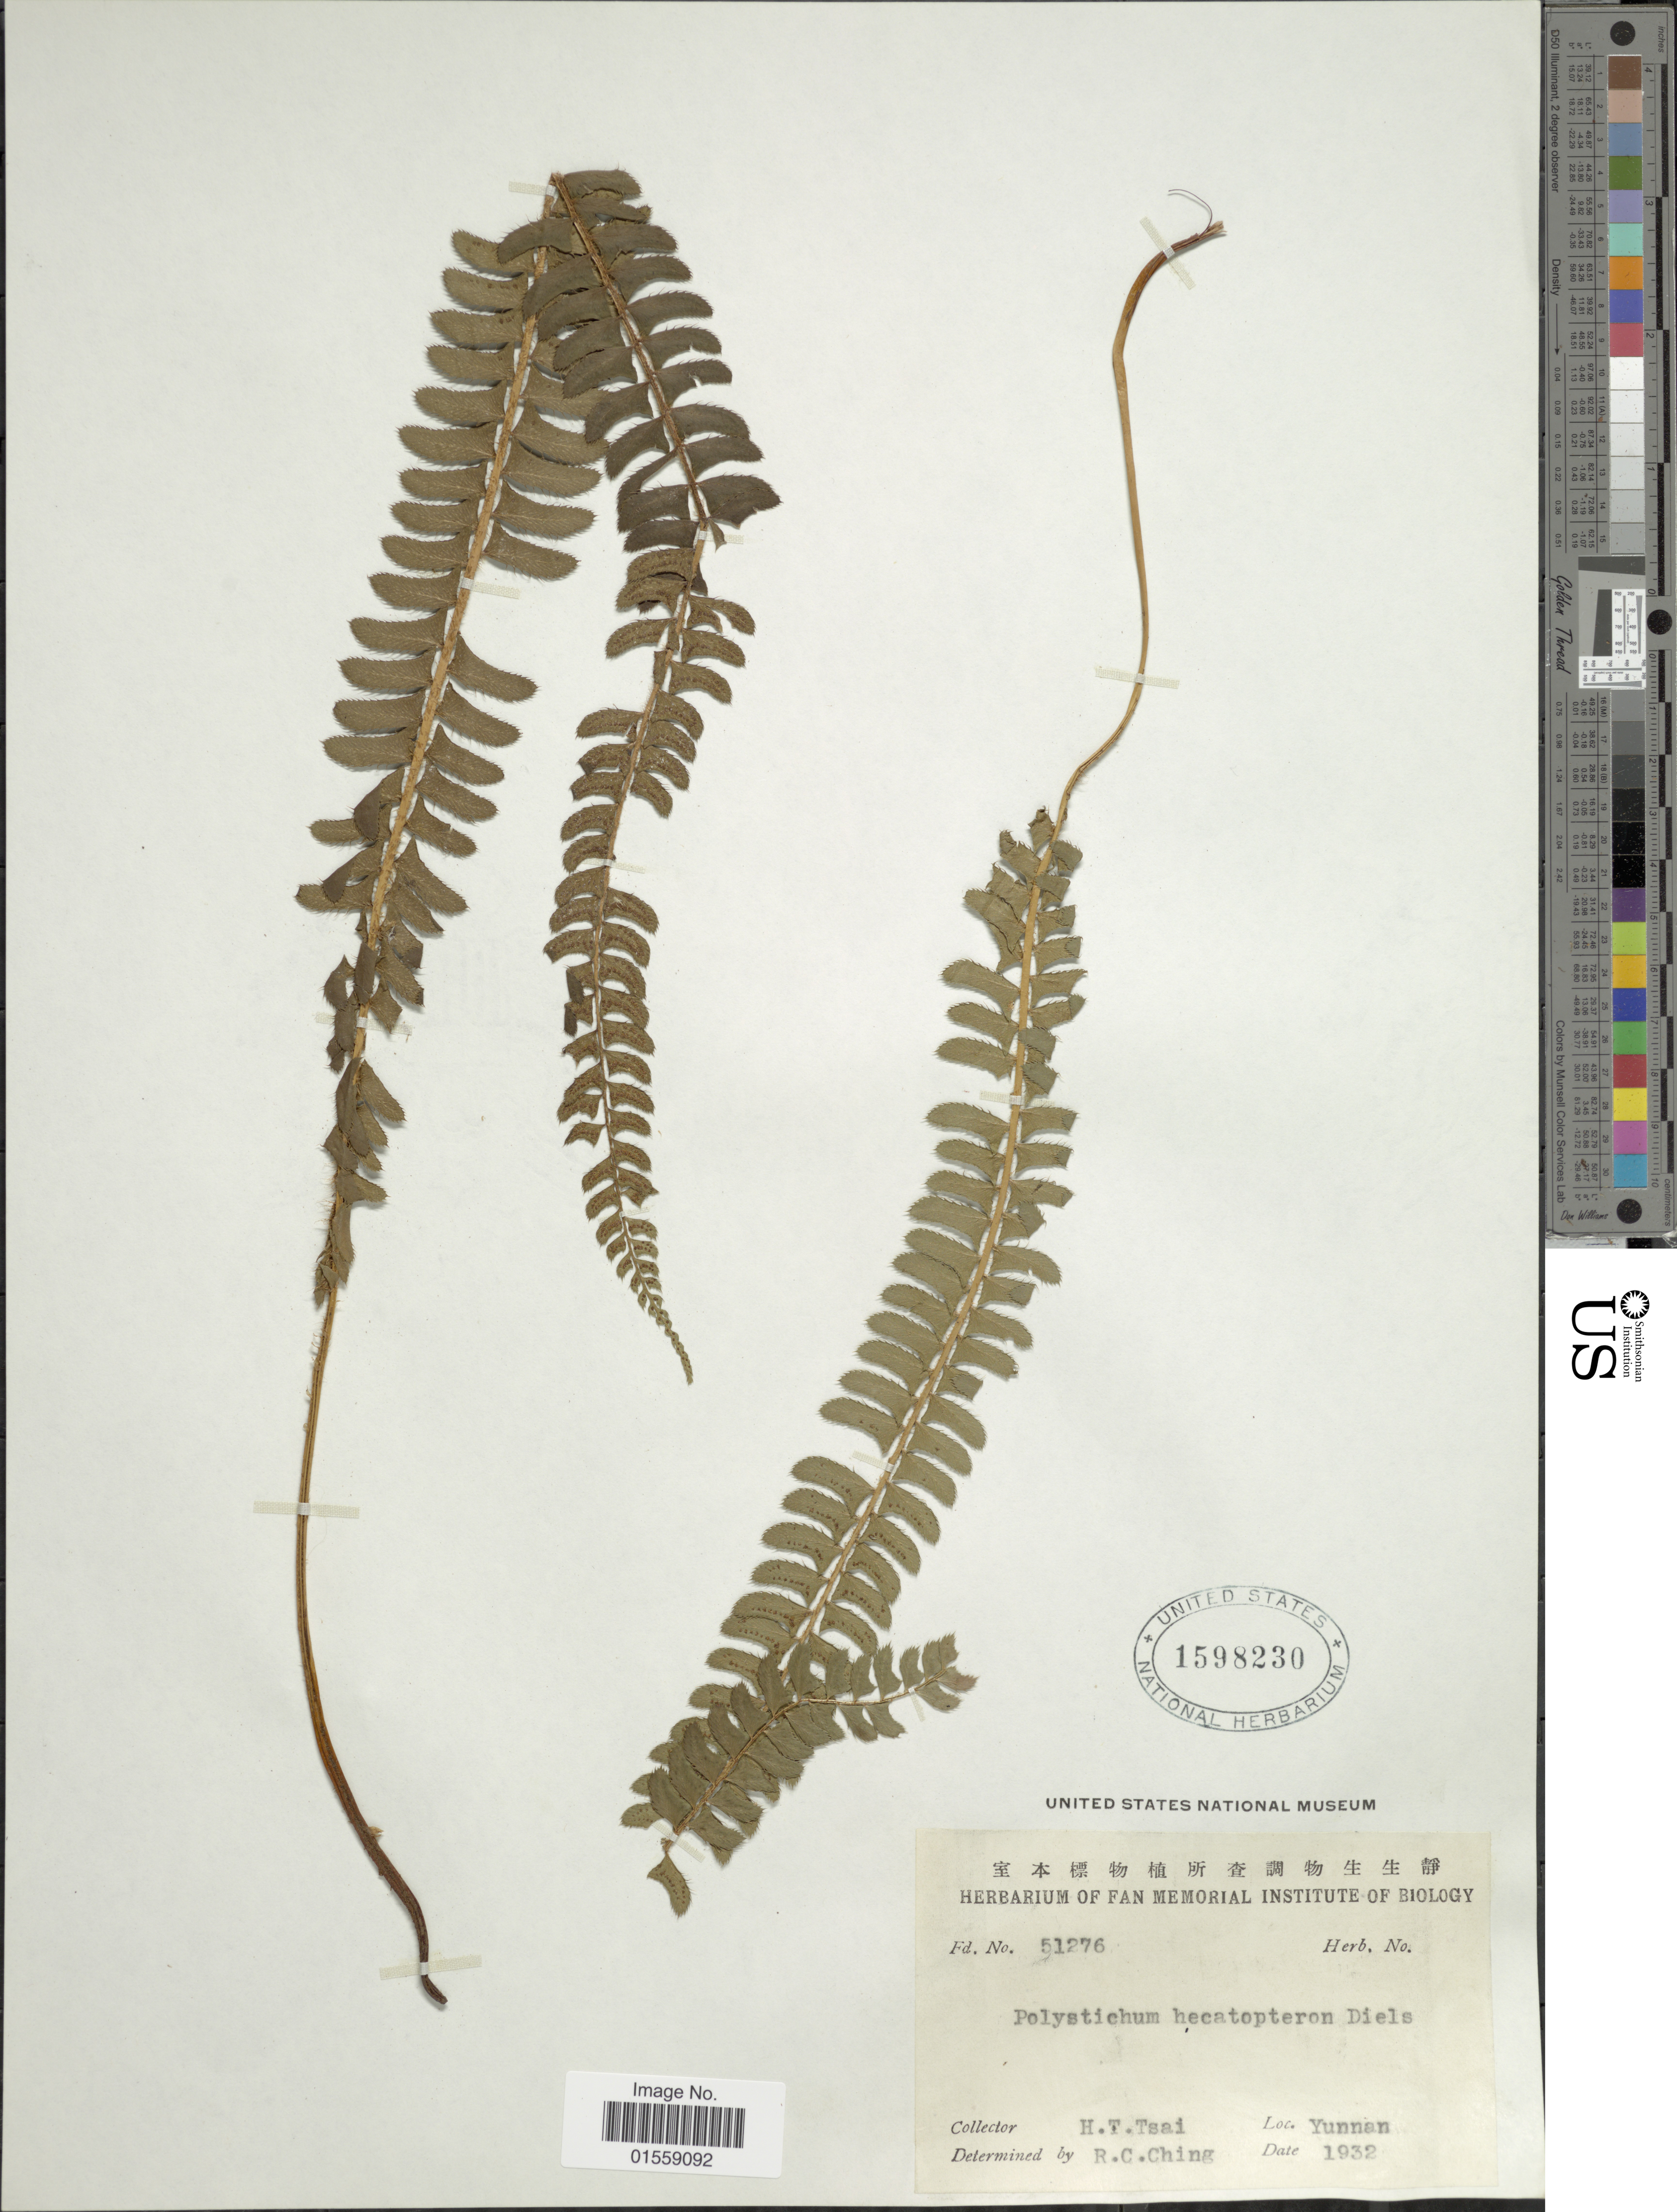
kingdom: Plantae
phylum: Tracheophyta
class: Polypodiopsida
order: Polypodiales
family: Dryopteridaceae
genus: Polystichum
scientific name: Polystichum hecatopterum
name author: Diels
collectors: H. Tsai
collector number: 51276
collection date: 1932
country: China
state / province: Yunnan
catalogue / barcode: US 1598230